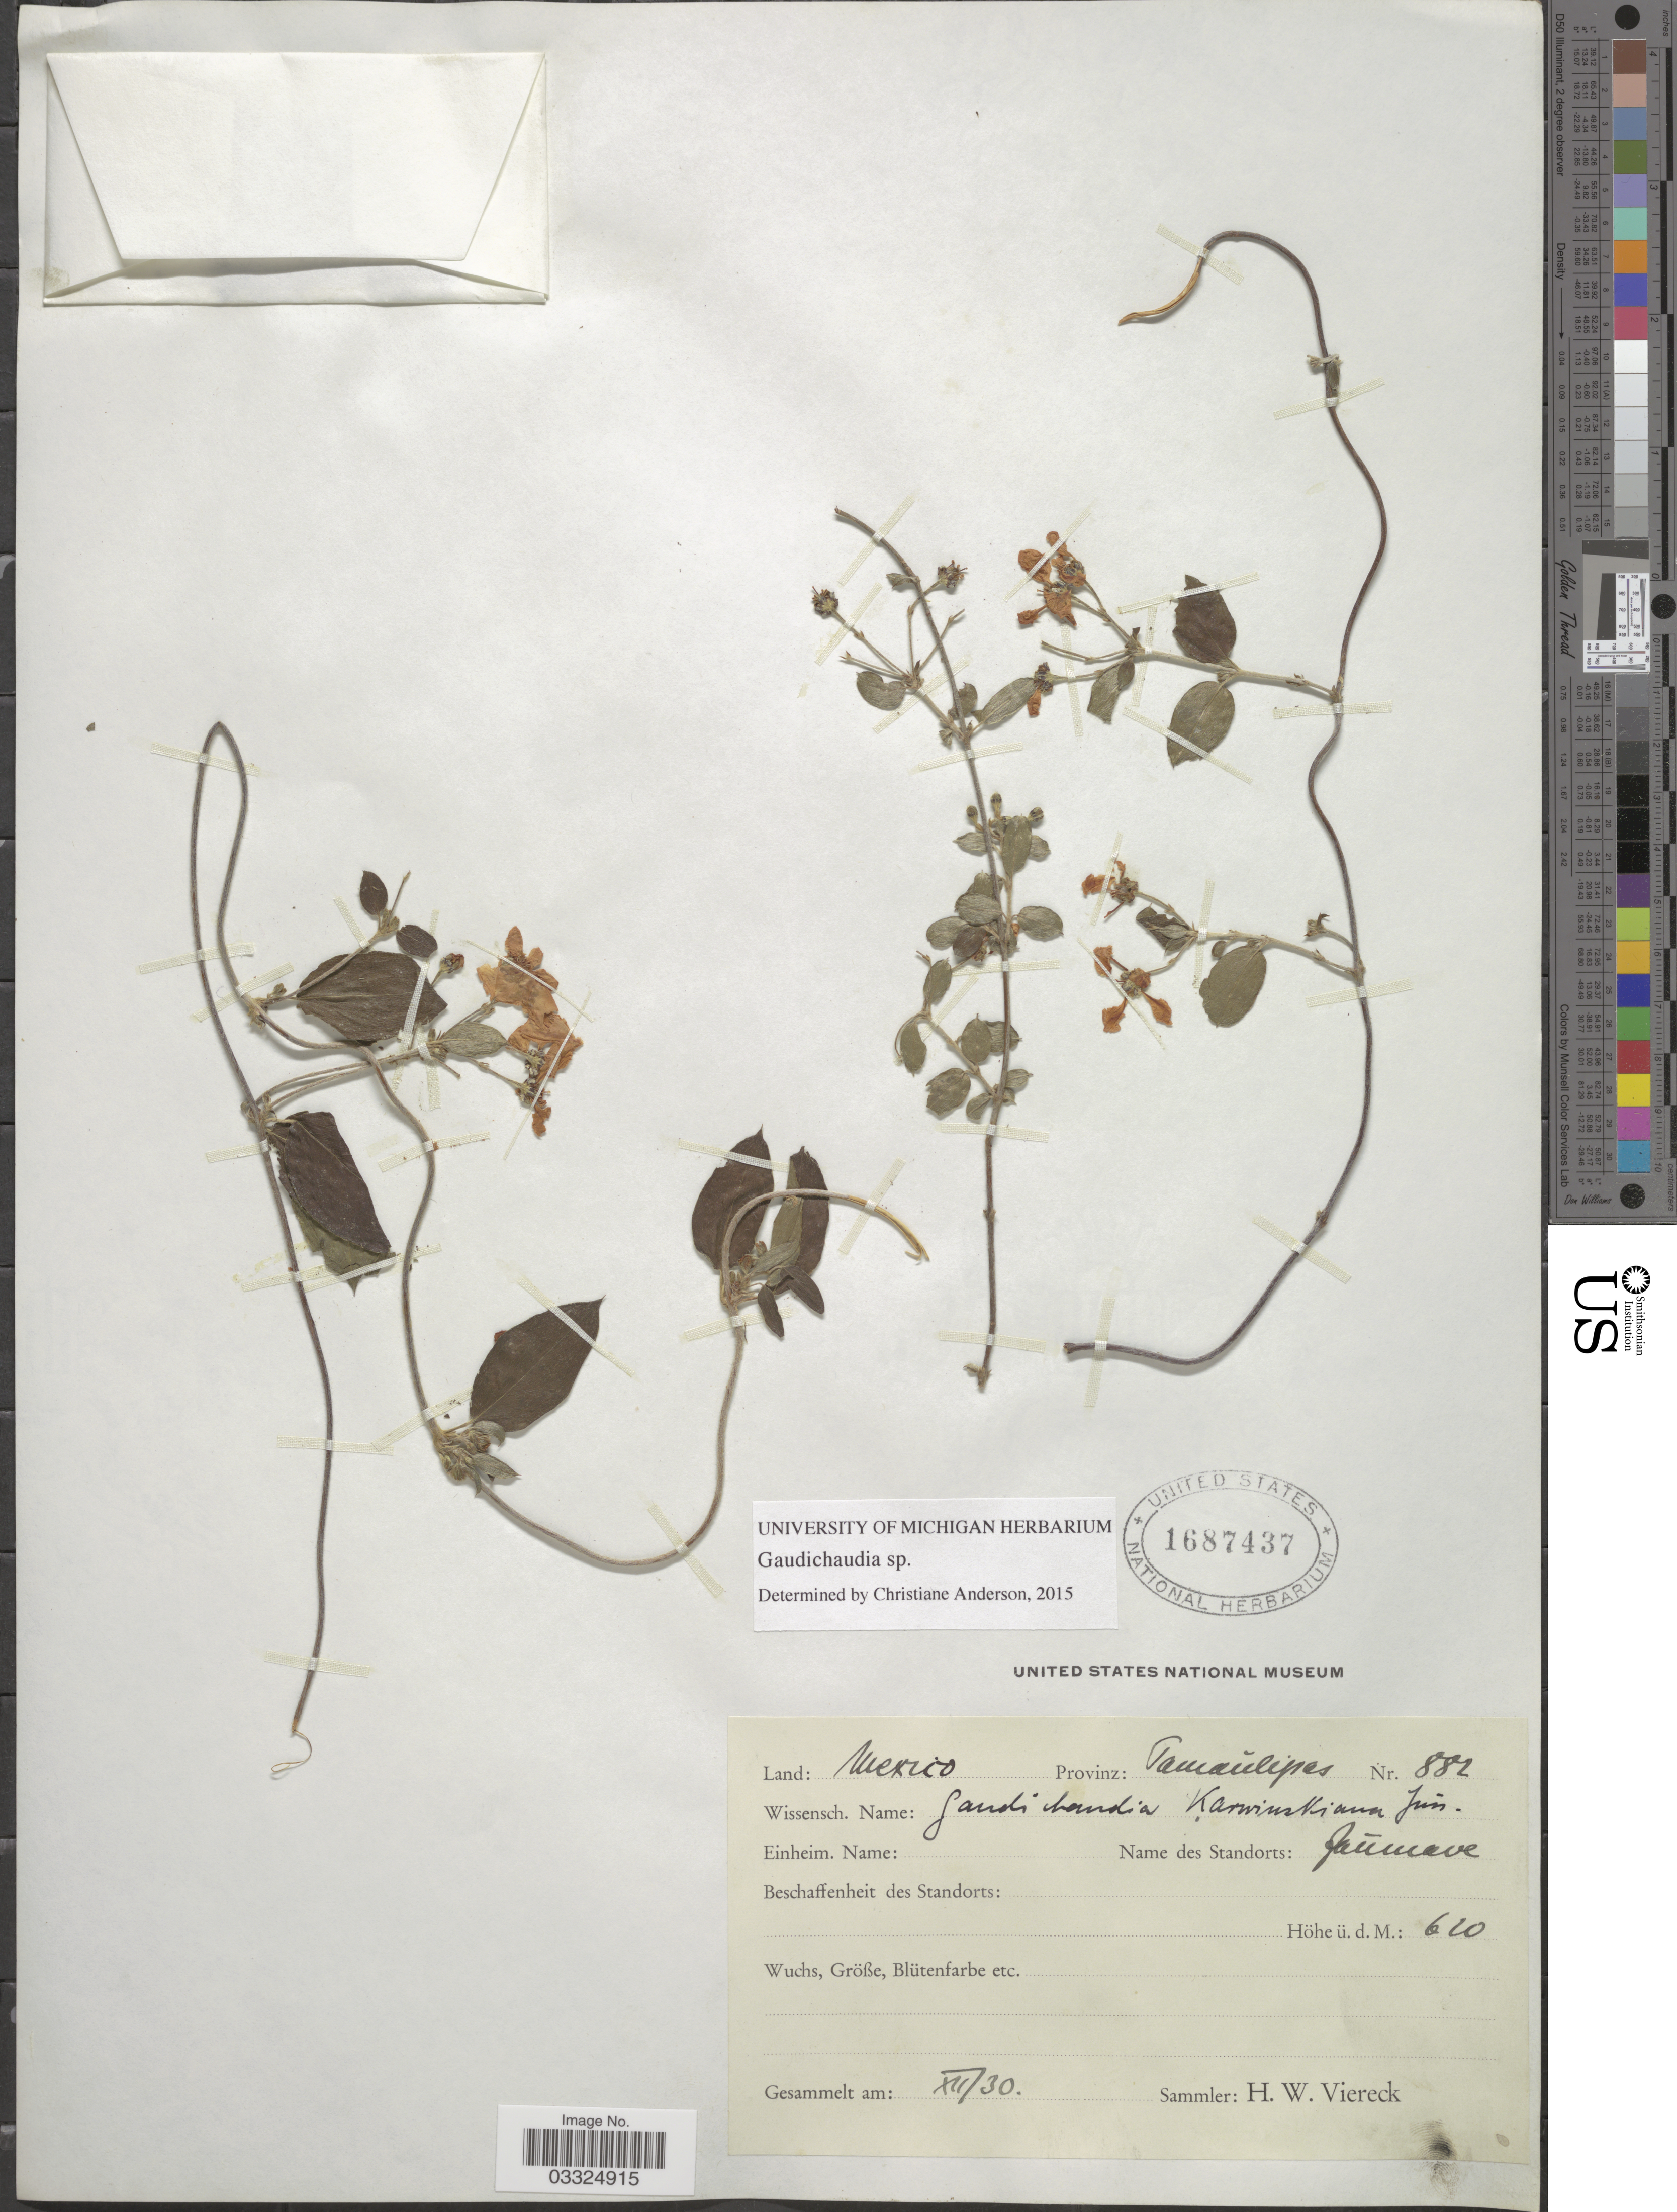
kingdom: Plantae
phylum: Tracheophyta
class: Magnoliopsida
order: Malpighiales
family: Malpighiaceae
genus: Gaudichaudia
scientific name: Gaudichaudia sp.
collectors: H. W. Viereck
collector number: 882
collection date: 1930-12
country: Mexico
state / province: Tamaulipas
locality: Jaumave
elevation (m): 620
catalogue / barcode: US 1687437